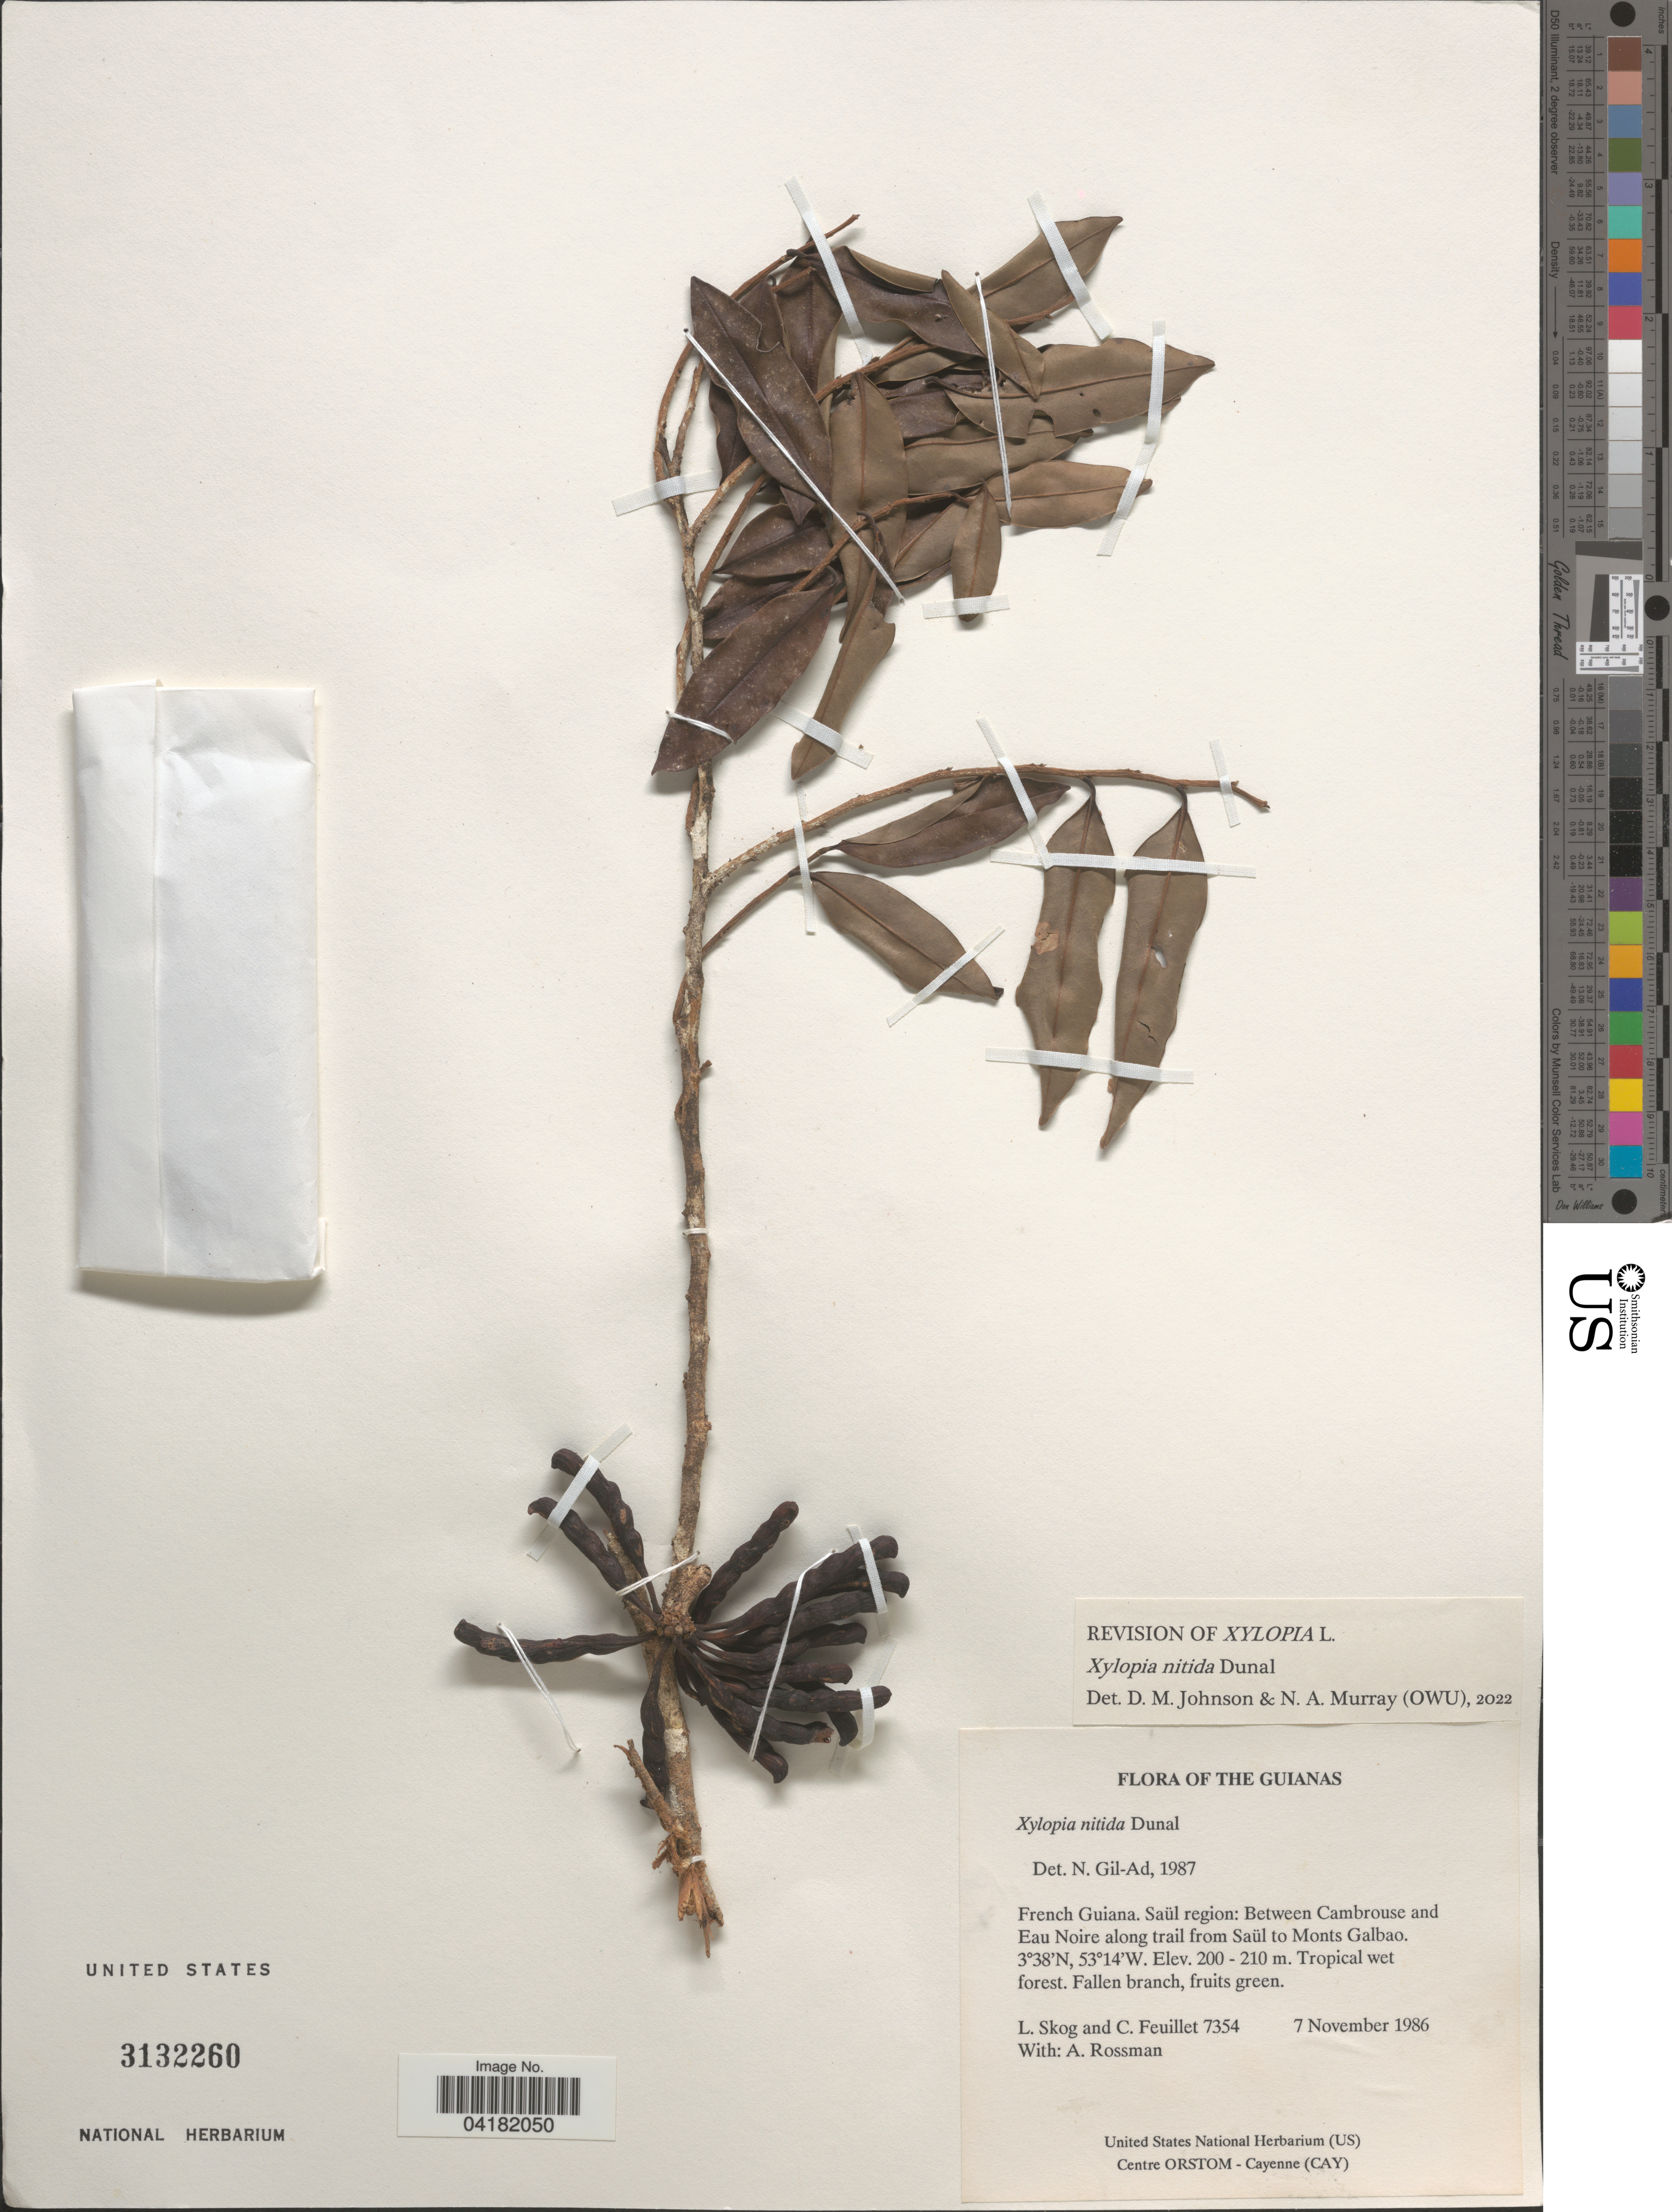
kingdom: Plantae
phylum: Tracheophyta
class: Magnoliopsida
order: Magnoliales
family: Annonaceae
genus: Xylopia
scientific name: Xylopia nitida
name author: Dunal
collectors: L. E. Skog, C. Feuillet & A. Rossman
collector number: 7354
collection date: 1986-11-07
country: French Guiana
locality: The Guianas. Saül region: Between Cambrouse and Eau Noire along trail from Saül to Monts Galbao.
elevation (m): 200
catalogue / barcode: US 3132260